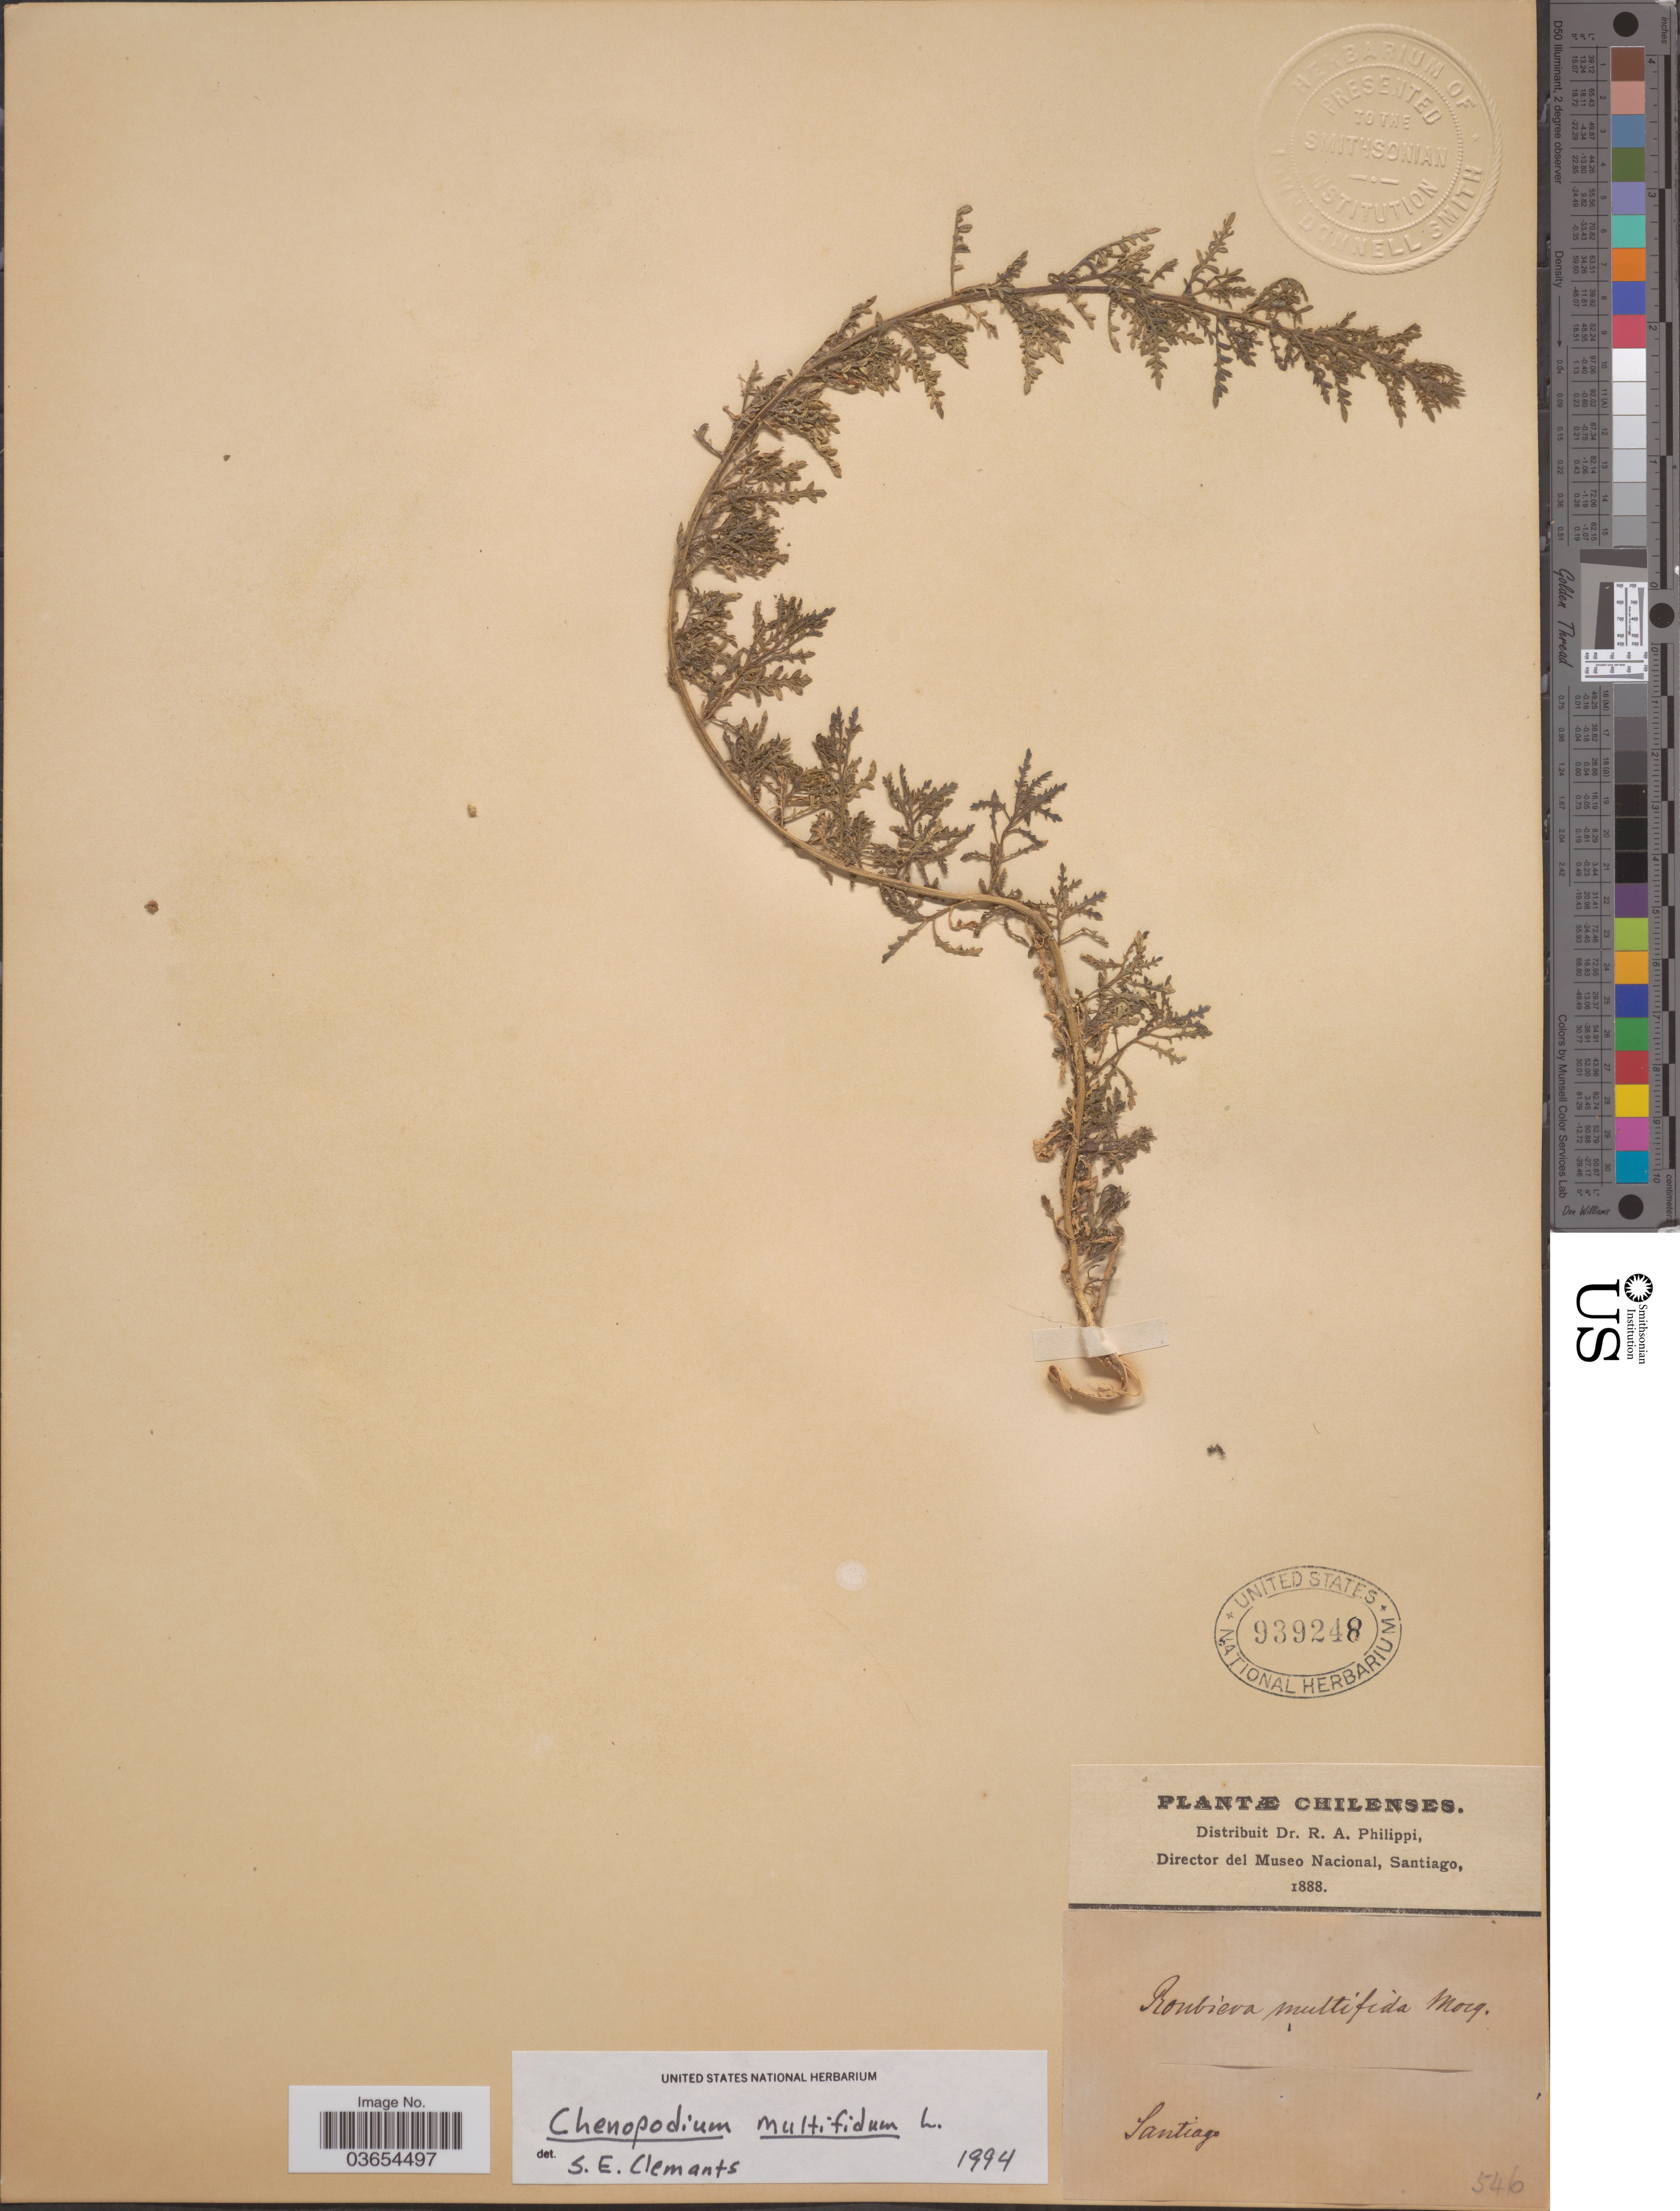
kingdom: Plantae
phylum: Tracheophyta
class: Magnoliopsida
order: Caryophyllales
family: Amaranthaceae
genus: Chenopodium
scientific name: Chenopodium multifidum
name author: L.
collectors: ex. herb. R.A. Philippi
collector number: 546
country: Chile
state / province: Región Metropolitana (RM)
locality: Santiago.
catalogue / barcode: US 939248